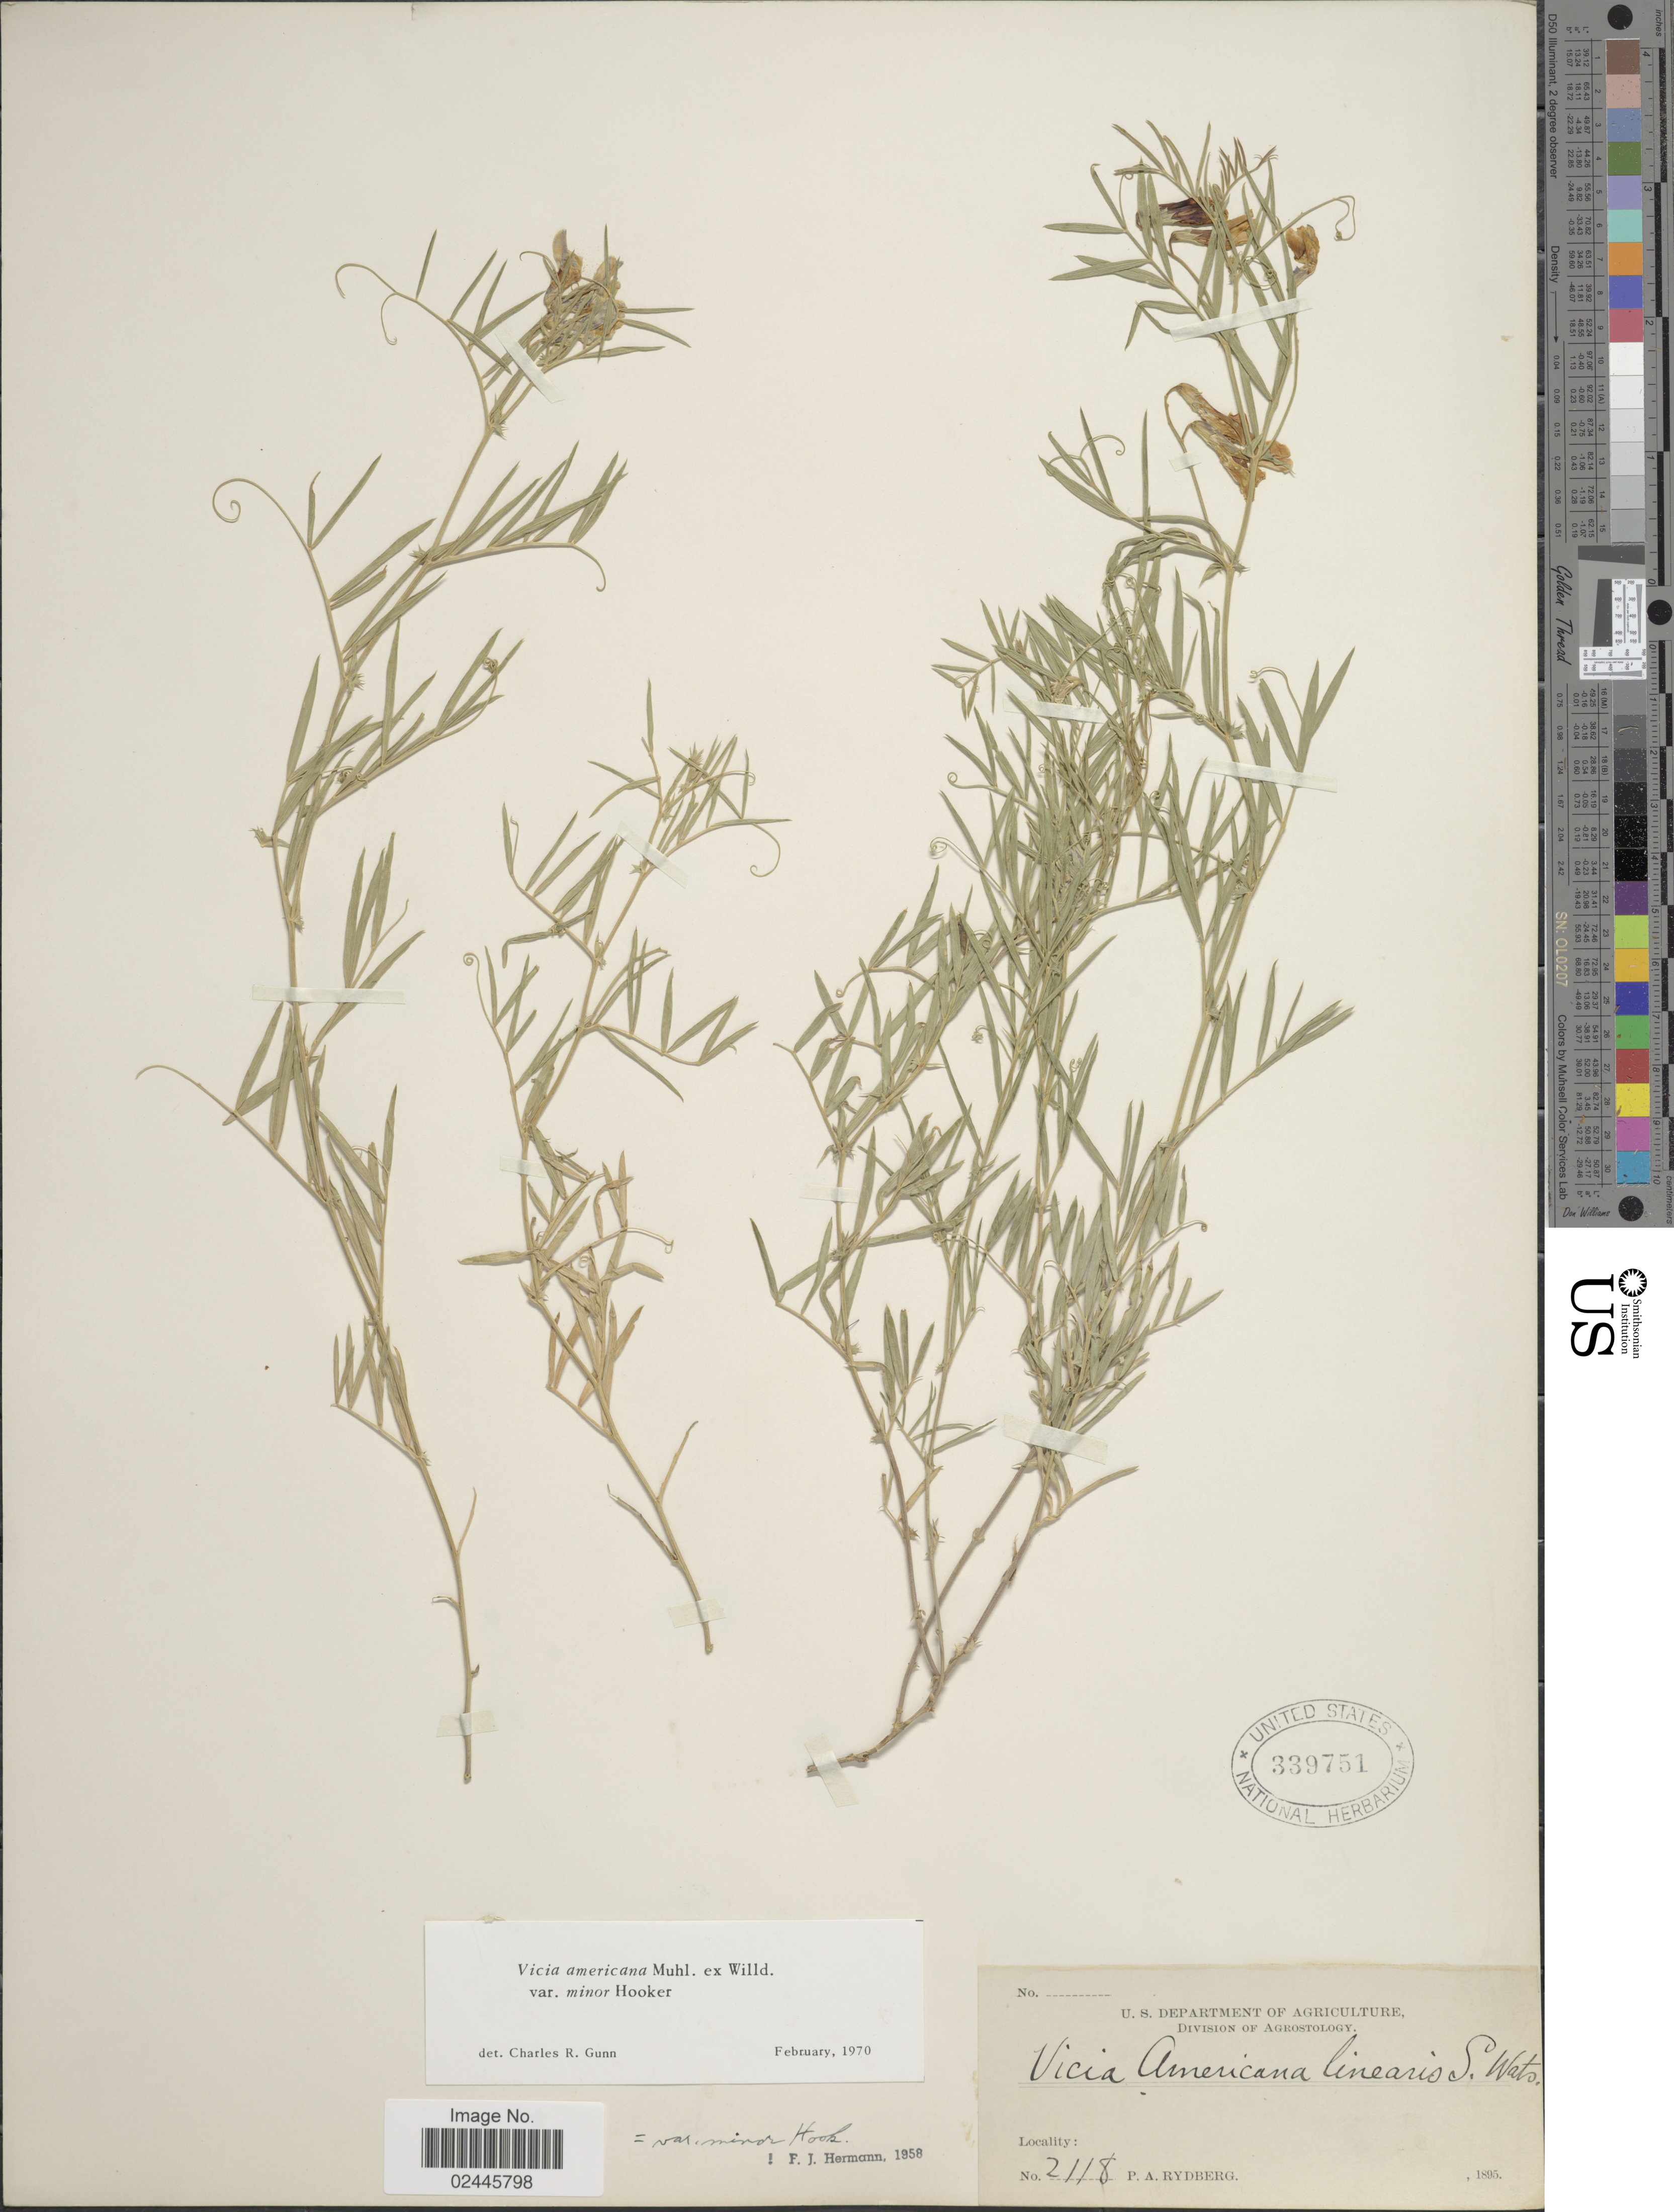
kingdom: Plantae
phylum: Tracheophyta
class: Magnoliopsida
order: Fabales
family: Fabaceae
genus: Vicia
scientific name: Vicia americana var. minor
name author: Hook.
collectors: P. A. Rydberg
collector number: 2118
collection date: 1895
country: United States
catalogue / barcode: US 339751